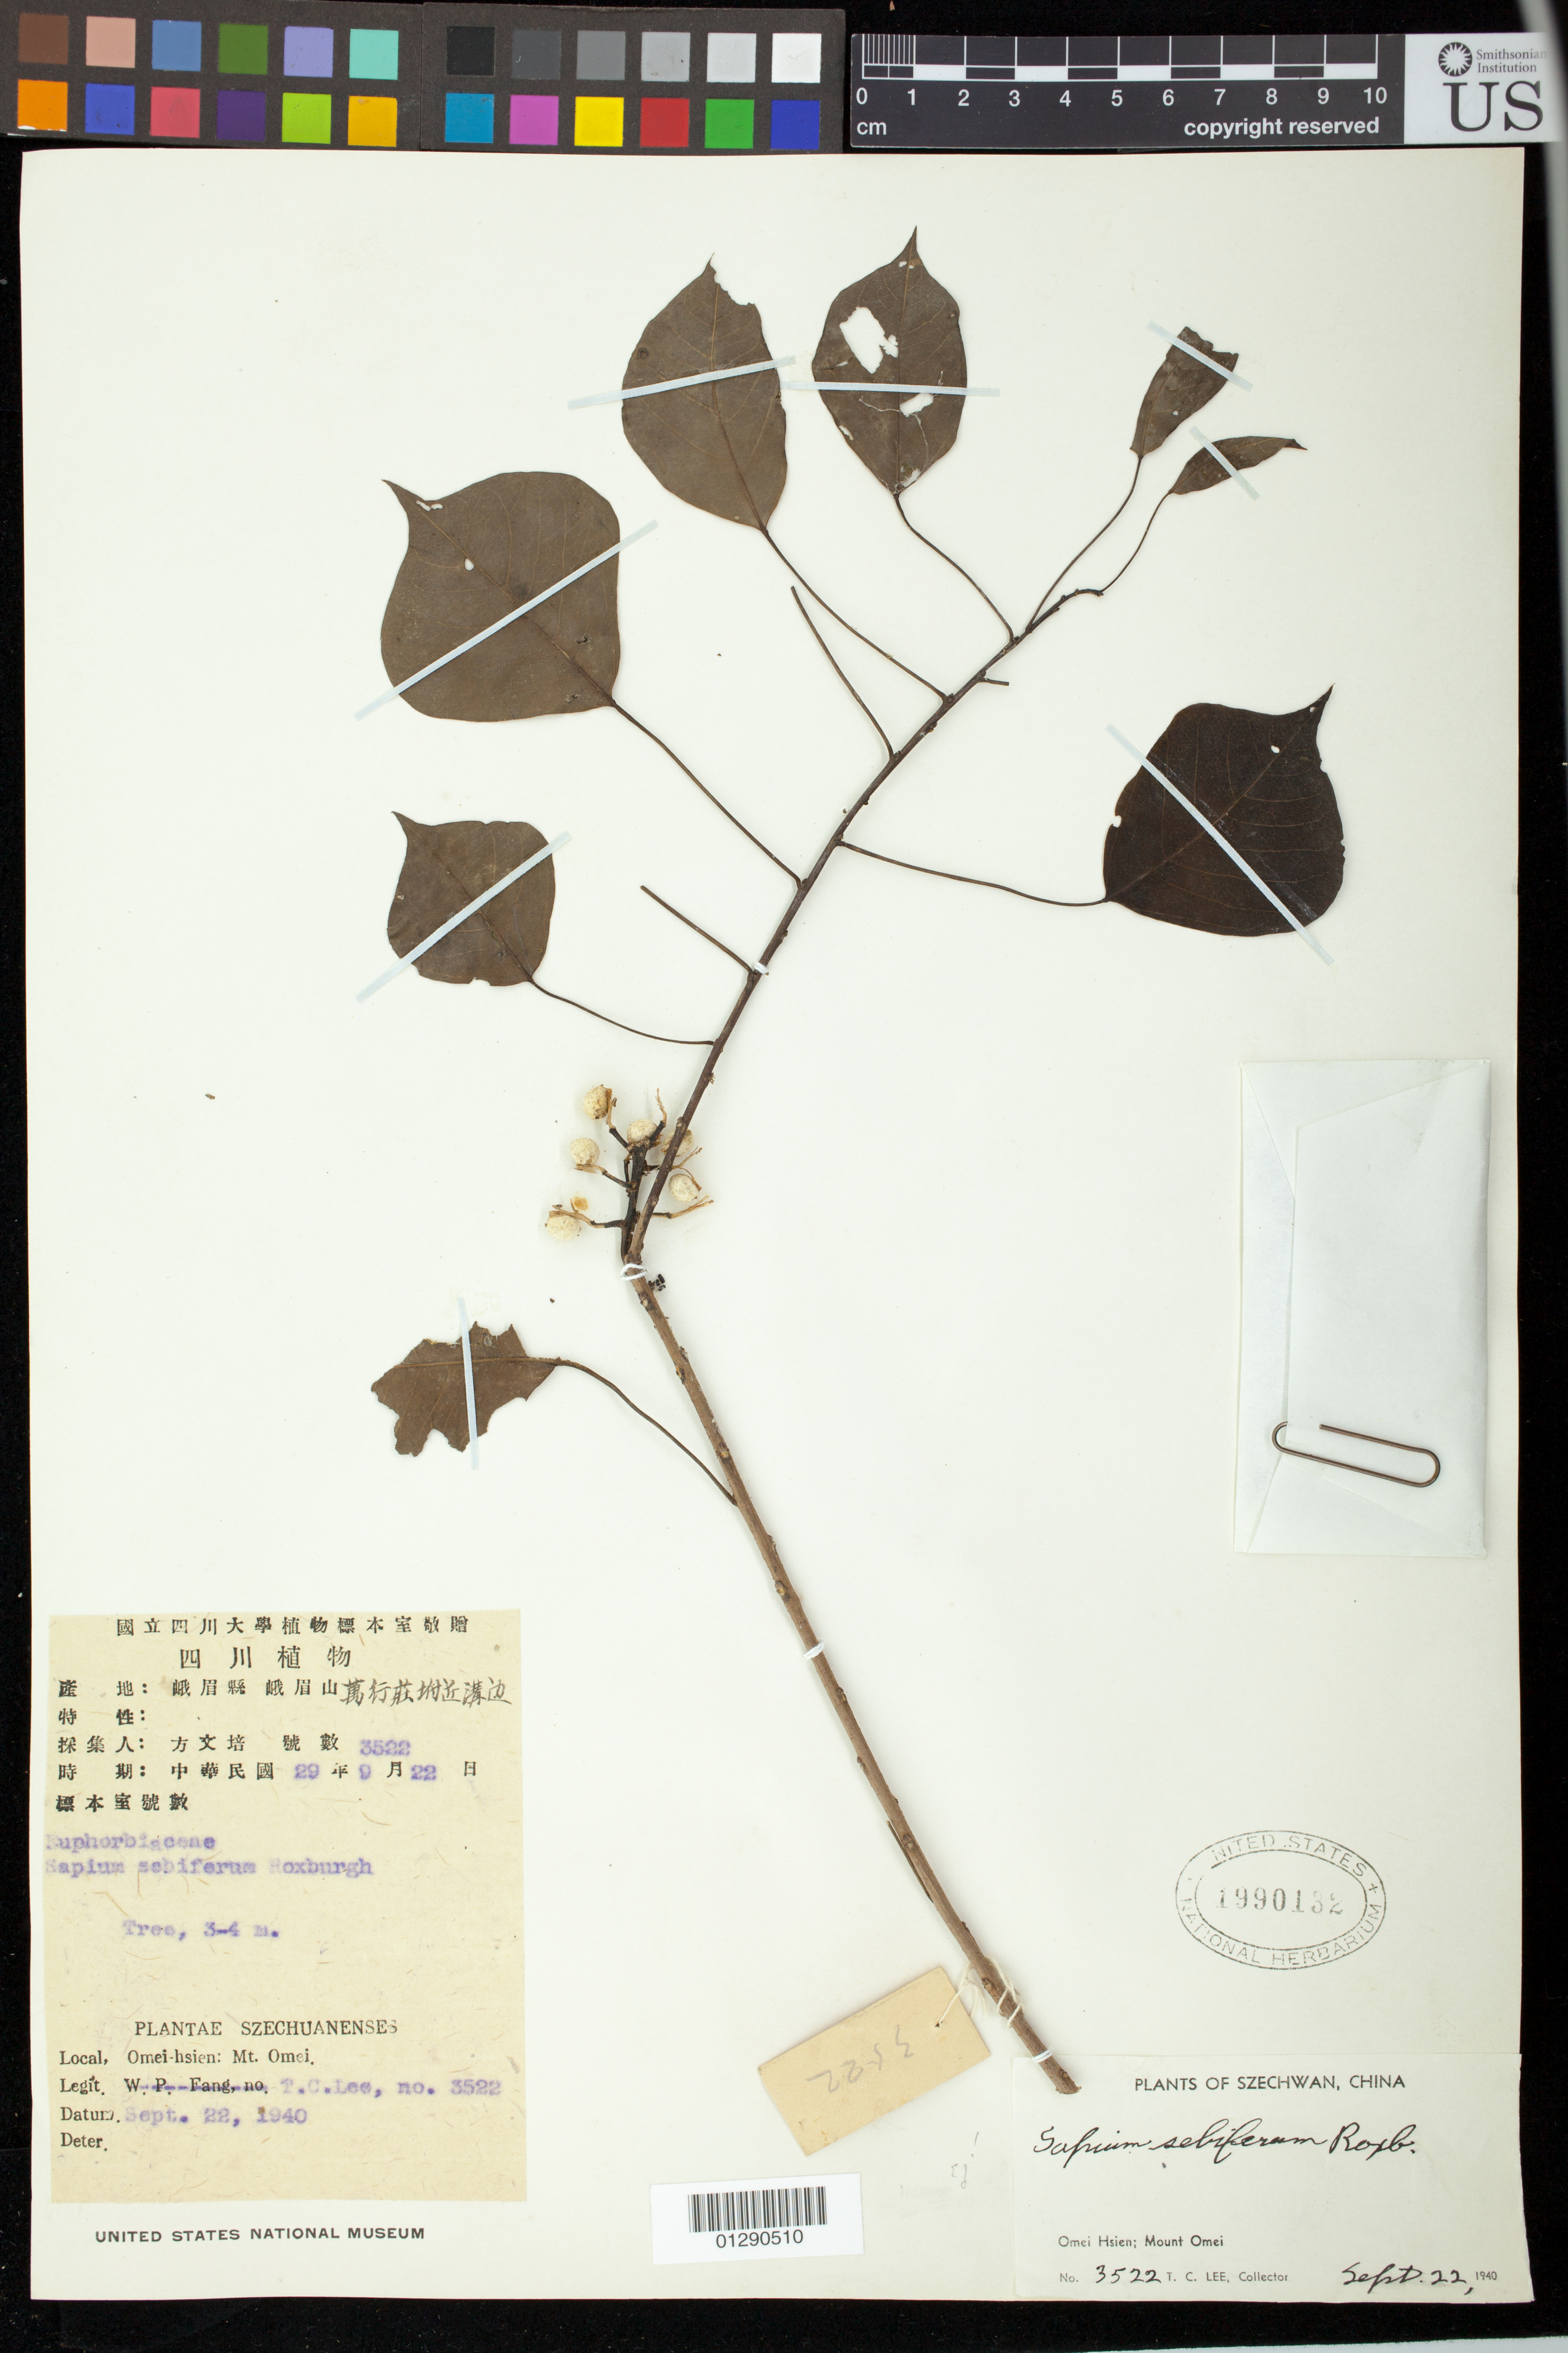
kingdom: Plantae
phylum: Tracheophyta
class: Magnoliopsida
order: Malpighiales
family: Euphorbiaceae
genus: Sapium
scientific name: Sapium sebiferum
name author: (L.) Roxb.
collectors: T. Lee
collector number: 3522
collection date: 1940-09-22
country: China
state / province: Sichuan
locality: Omei Hsien, Mount Omei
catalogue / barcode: US 1990132